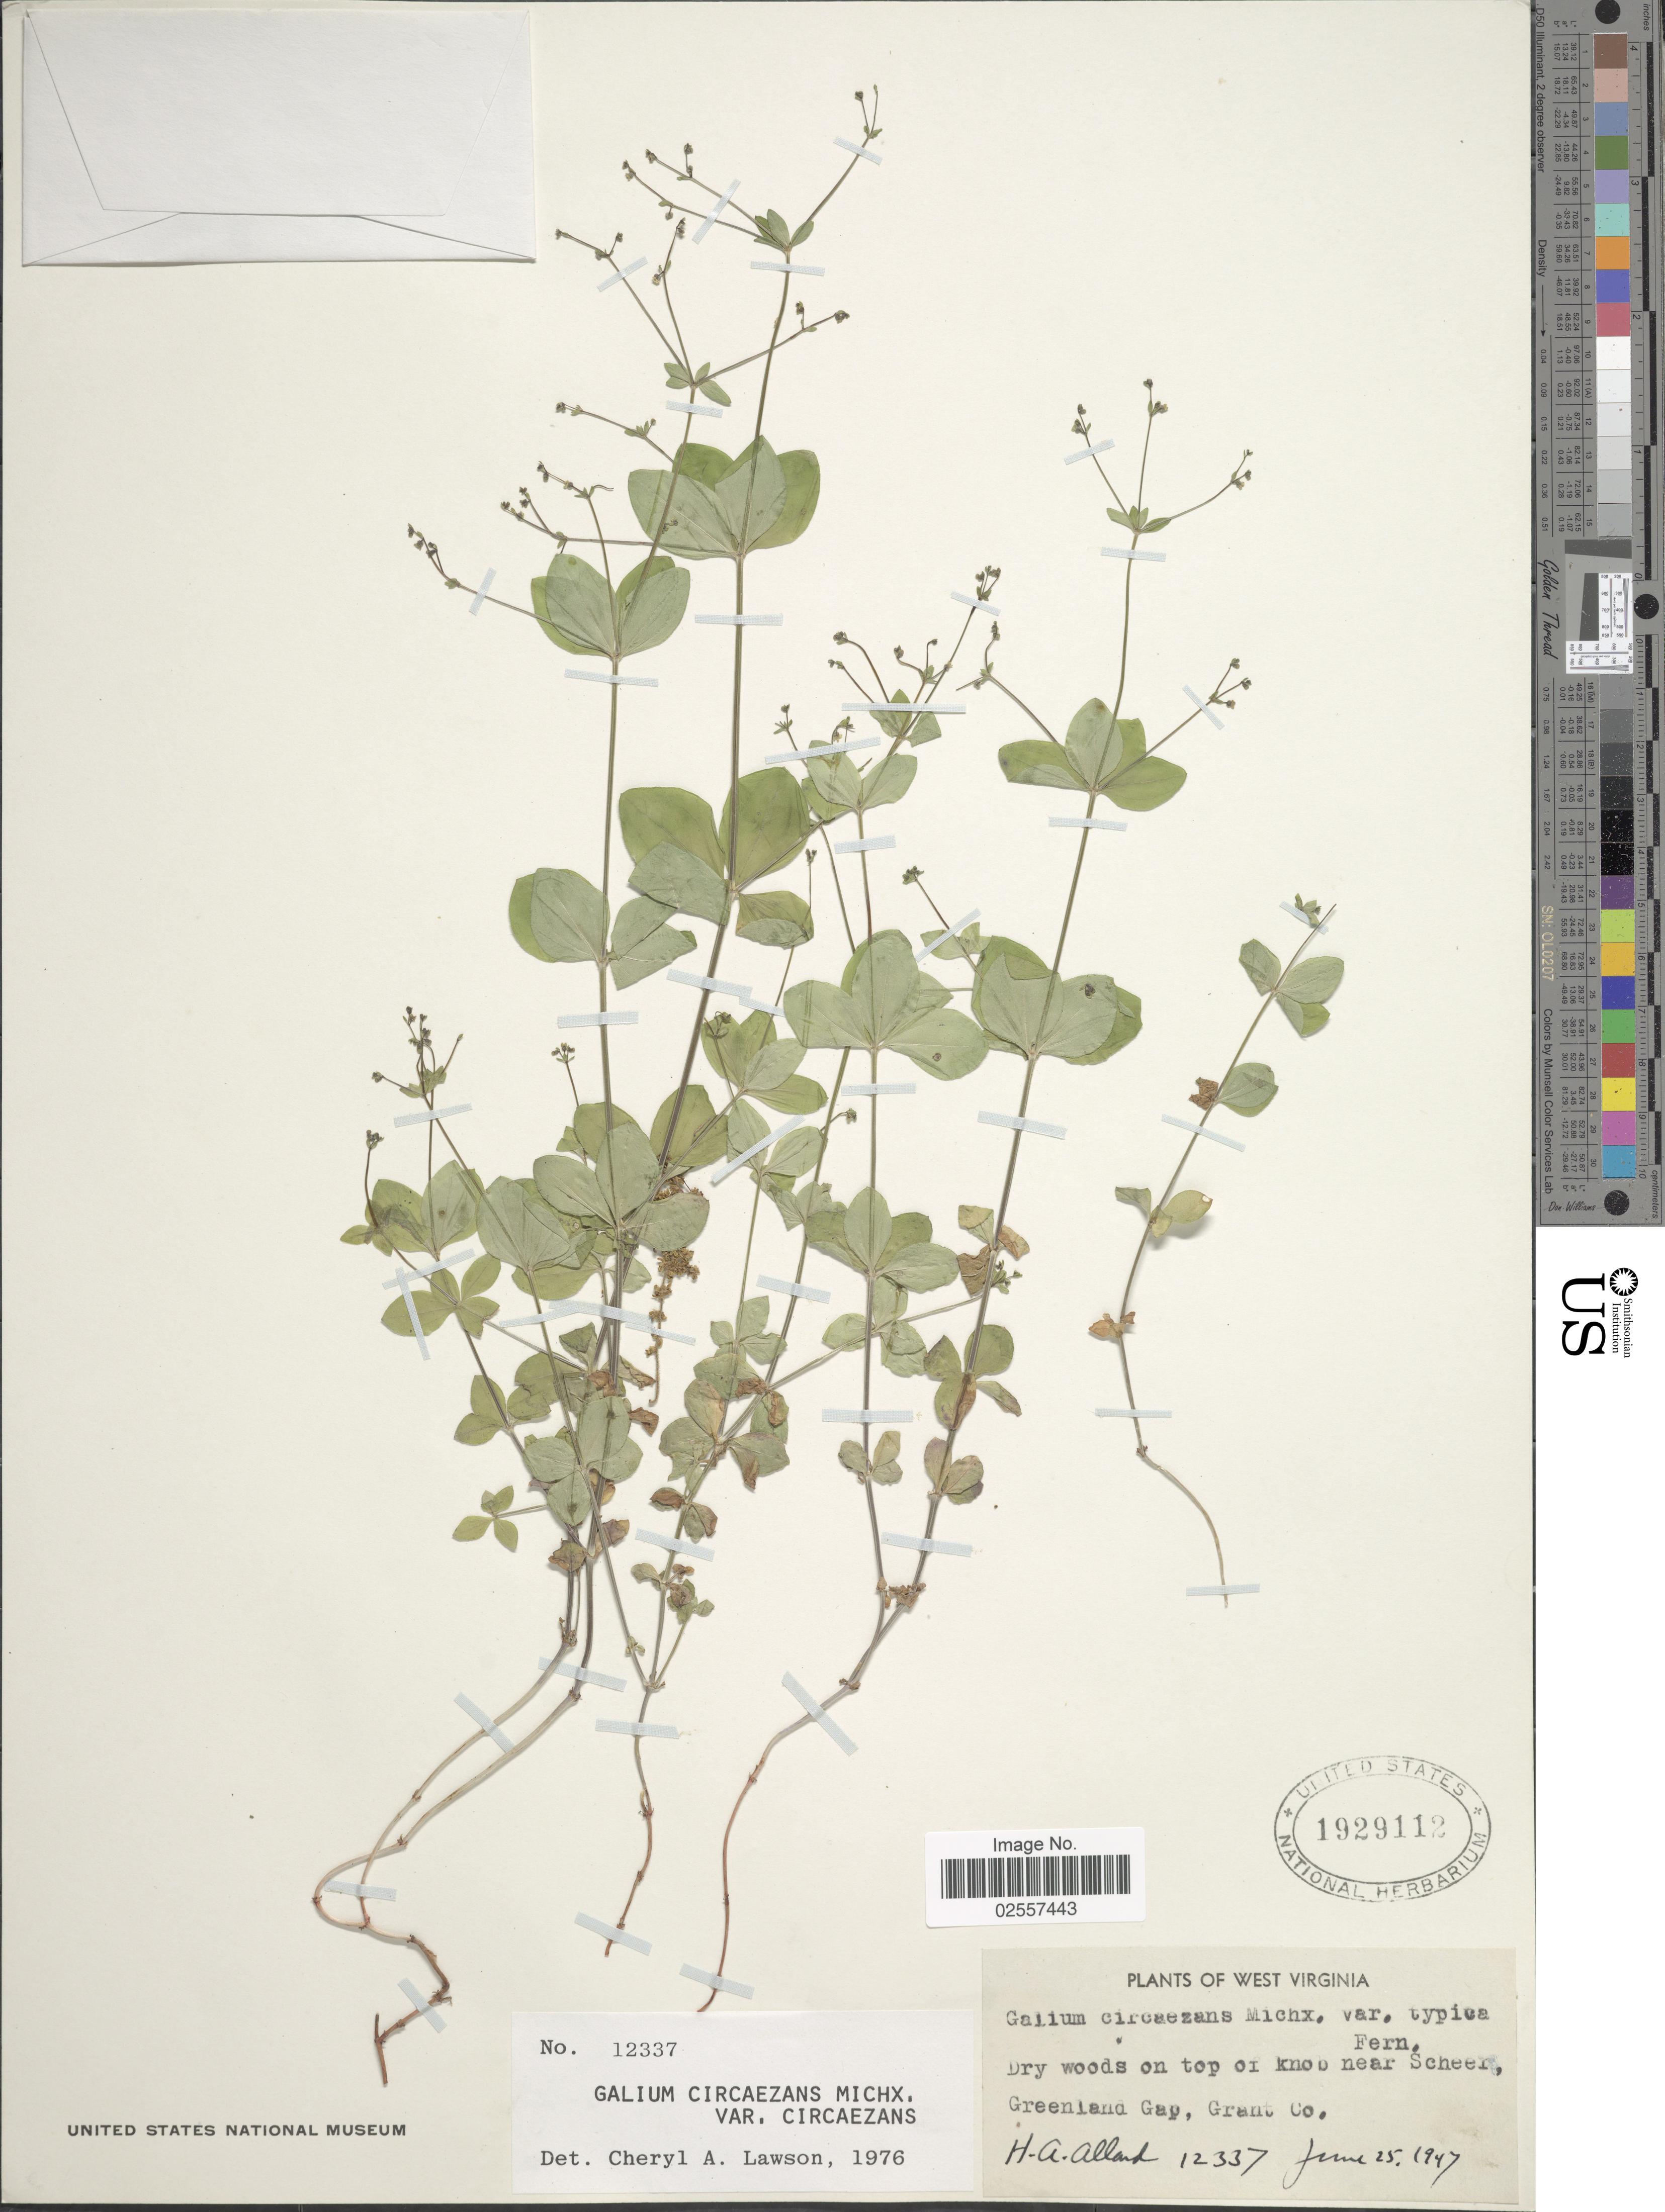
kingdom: Plantae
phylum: Tracheophyta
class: Magnoliopsida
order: Gentianales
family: Rubiaceae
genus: Galium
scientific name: Galium circaezans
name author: Michx.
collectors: H. A. Allard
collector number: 12337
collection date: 1947-06-25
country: United States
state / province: West Virginia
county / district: Grant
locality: Dry wood on top knob near Scheer, Greenland Gap, Grant Co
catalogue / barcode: US 1929112